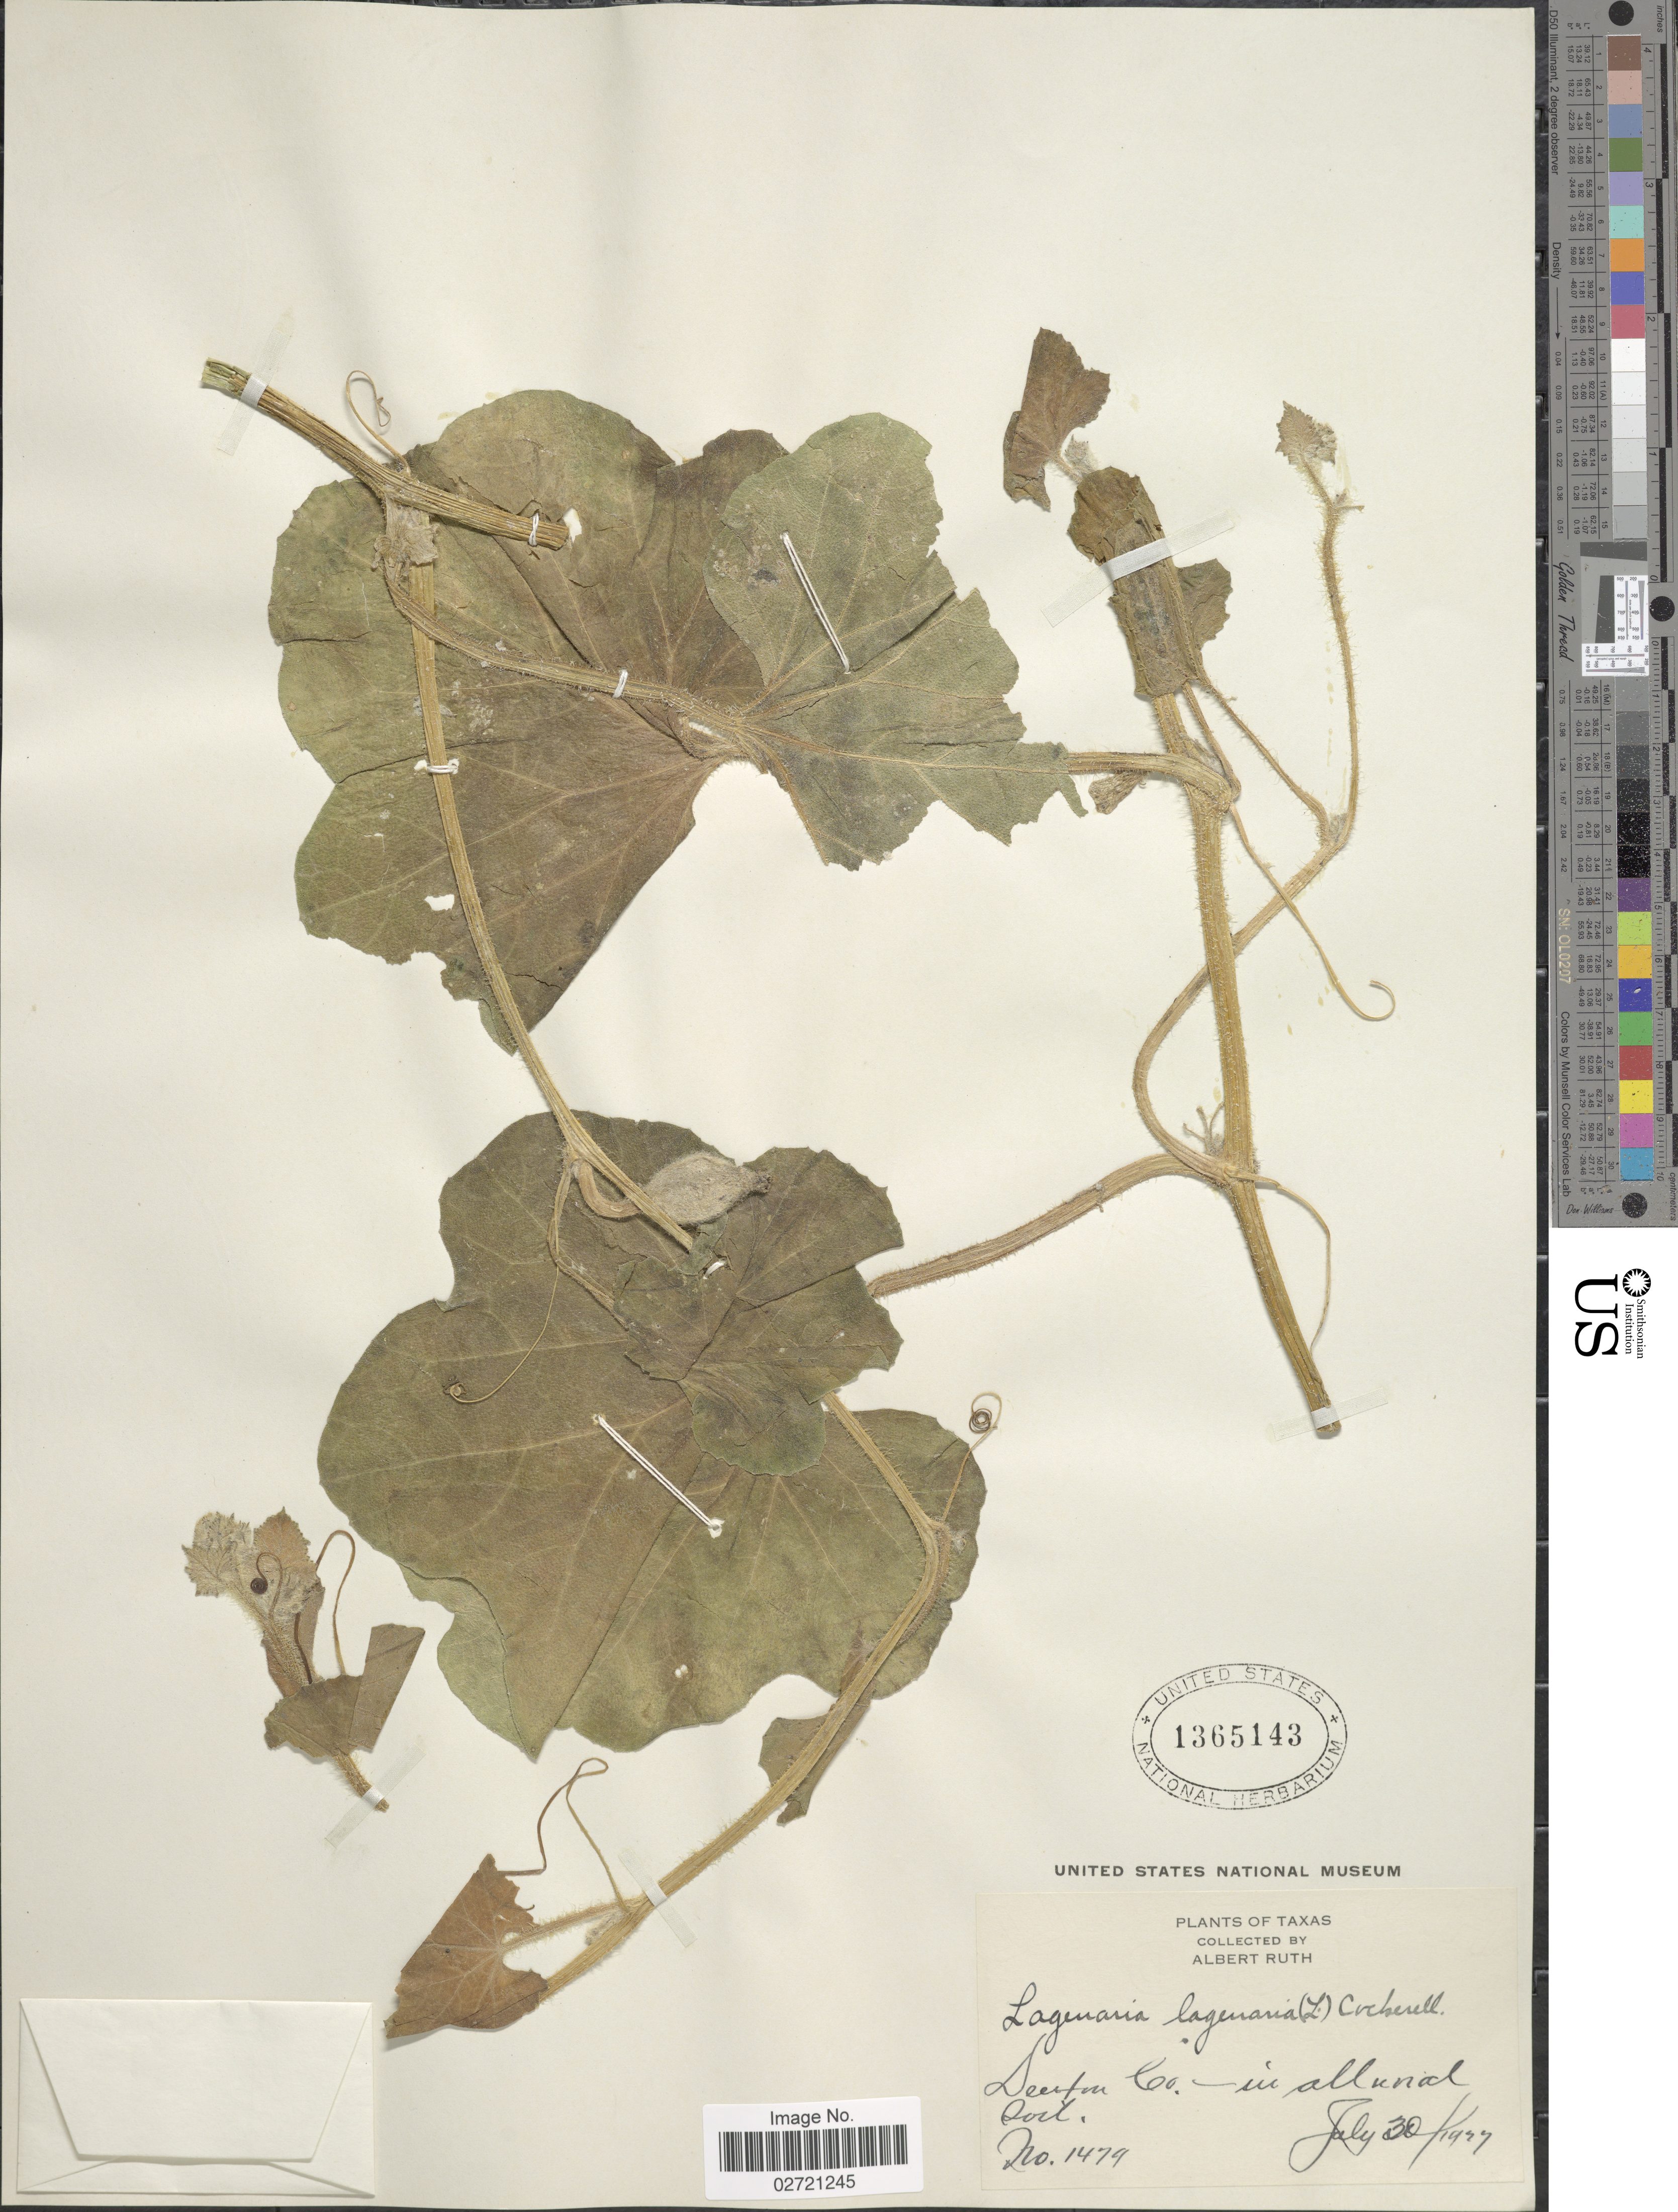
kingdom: Plantae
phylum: Tracheophyta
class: Magnoliopsida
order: Cucurbitales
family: Cucurbitaceae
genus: Lagenaria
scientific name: Lagenaria siceraria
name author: (Molina) Standl.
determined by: Nee, Michael H.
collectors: A. Ruth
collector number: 1479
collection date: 1927-07-30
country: United States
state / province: Texas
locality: Denton Co.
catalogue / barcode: US 1365143